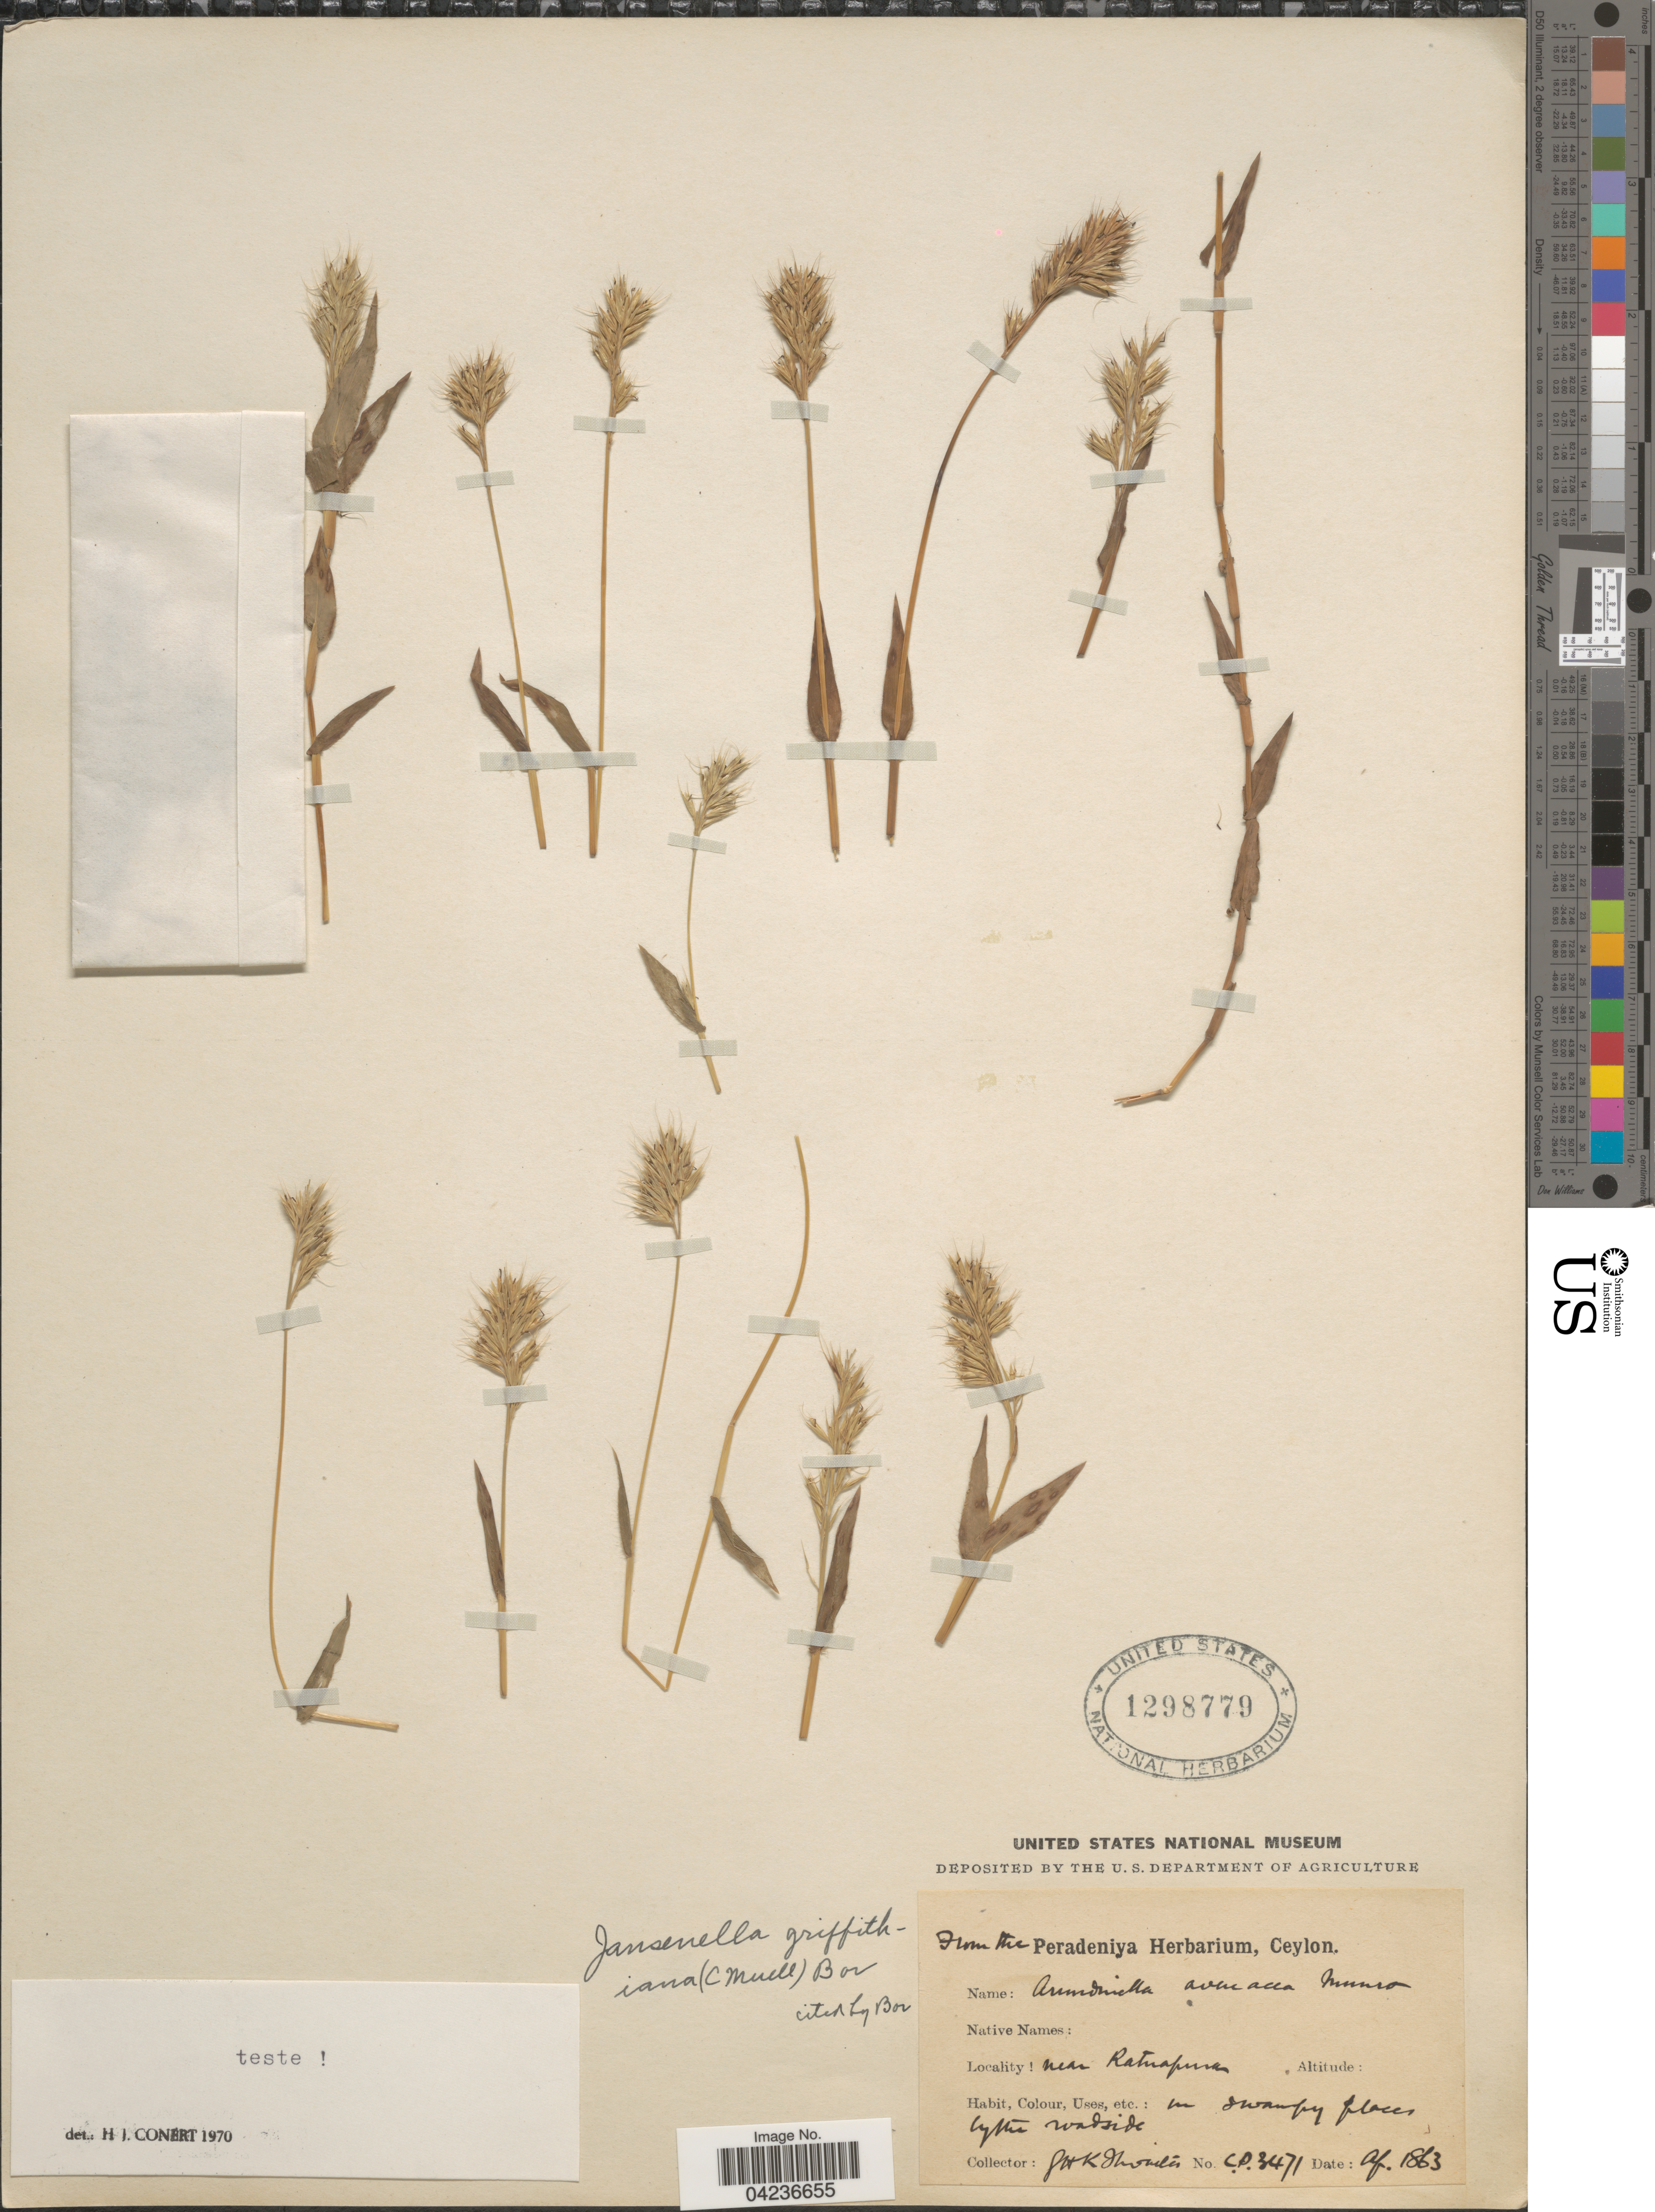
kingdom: Plantae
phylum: Tracheophyta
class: Liliopsida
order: Poales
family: Poaceae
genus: Jansenella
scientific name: Jansenella griffithiana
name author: (Müll. Stuttg.) Bor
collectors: G. H. K. Thwaites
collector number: CP3471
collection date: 1863-04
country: Sri Lanka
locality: Near Ratnapura.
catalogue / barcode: US 1298779